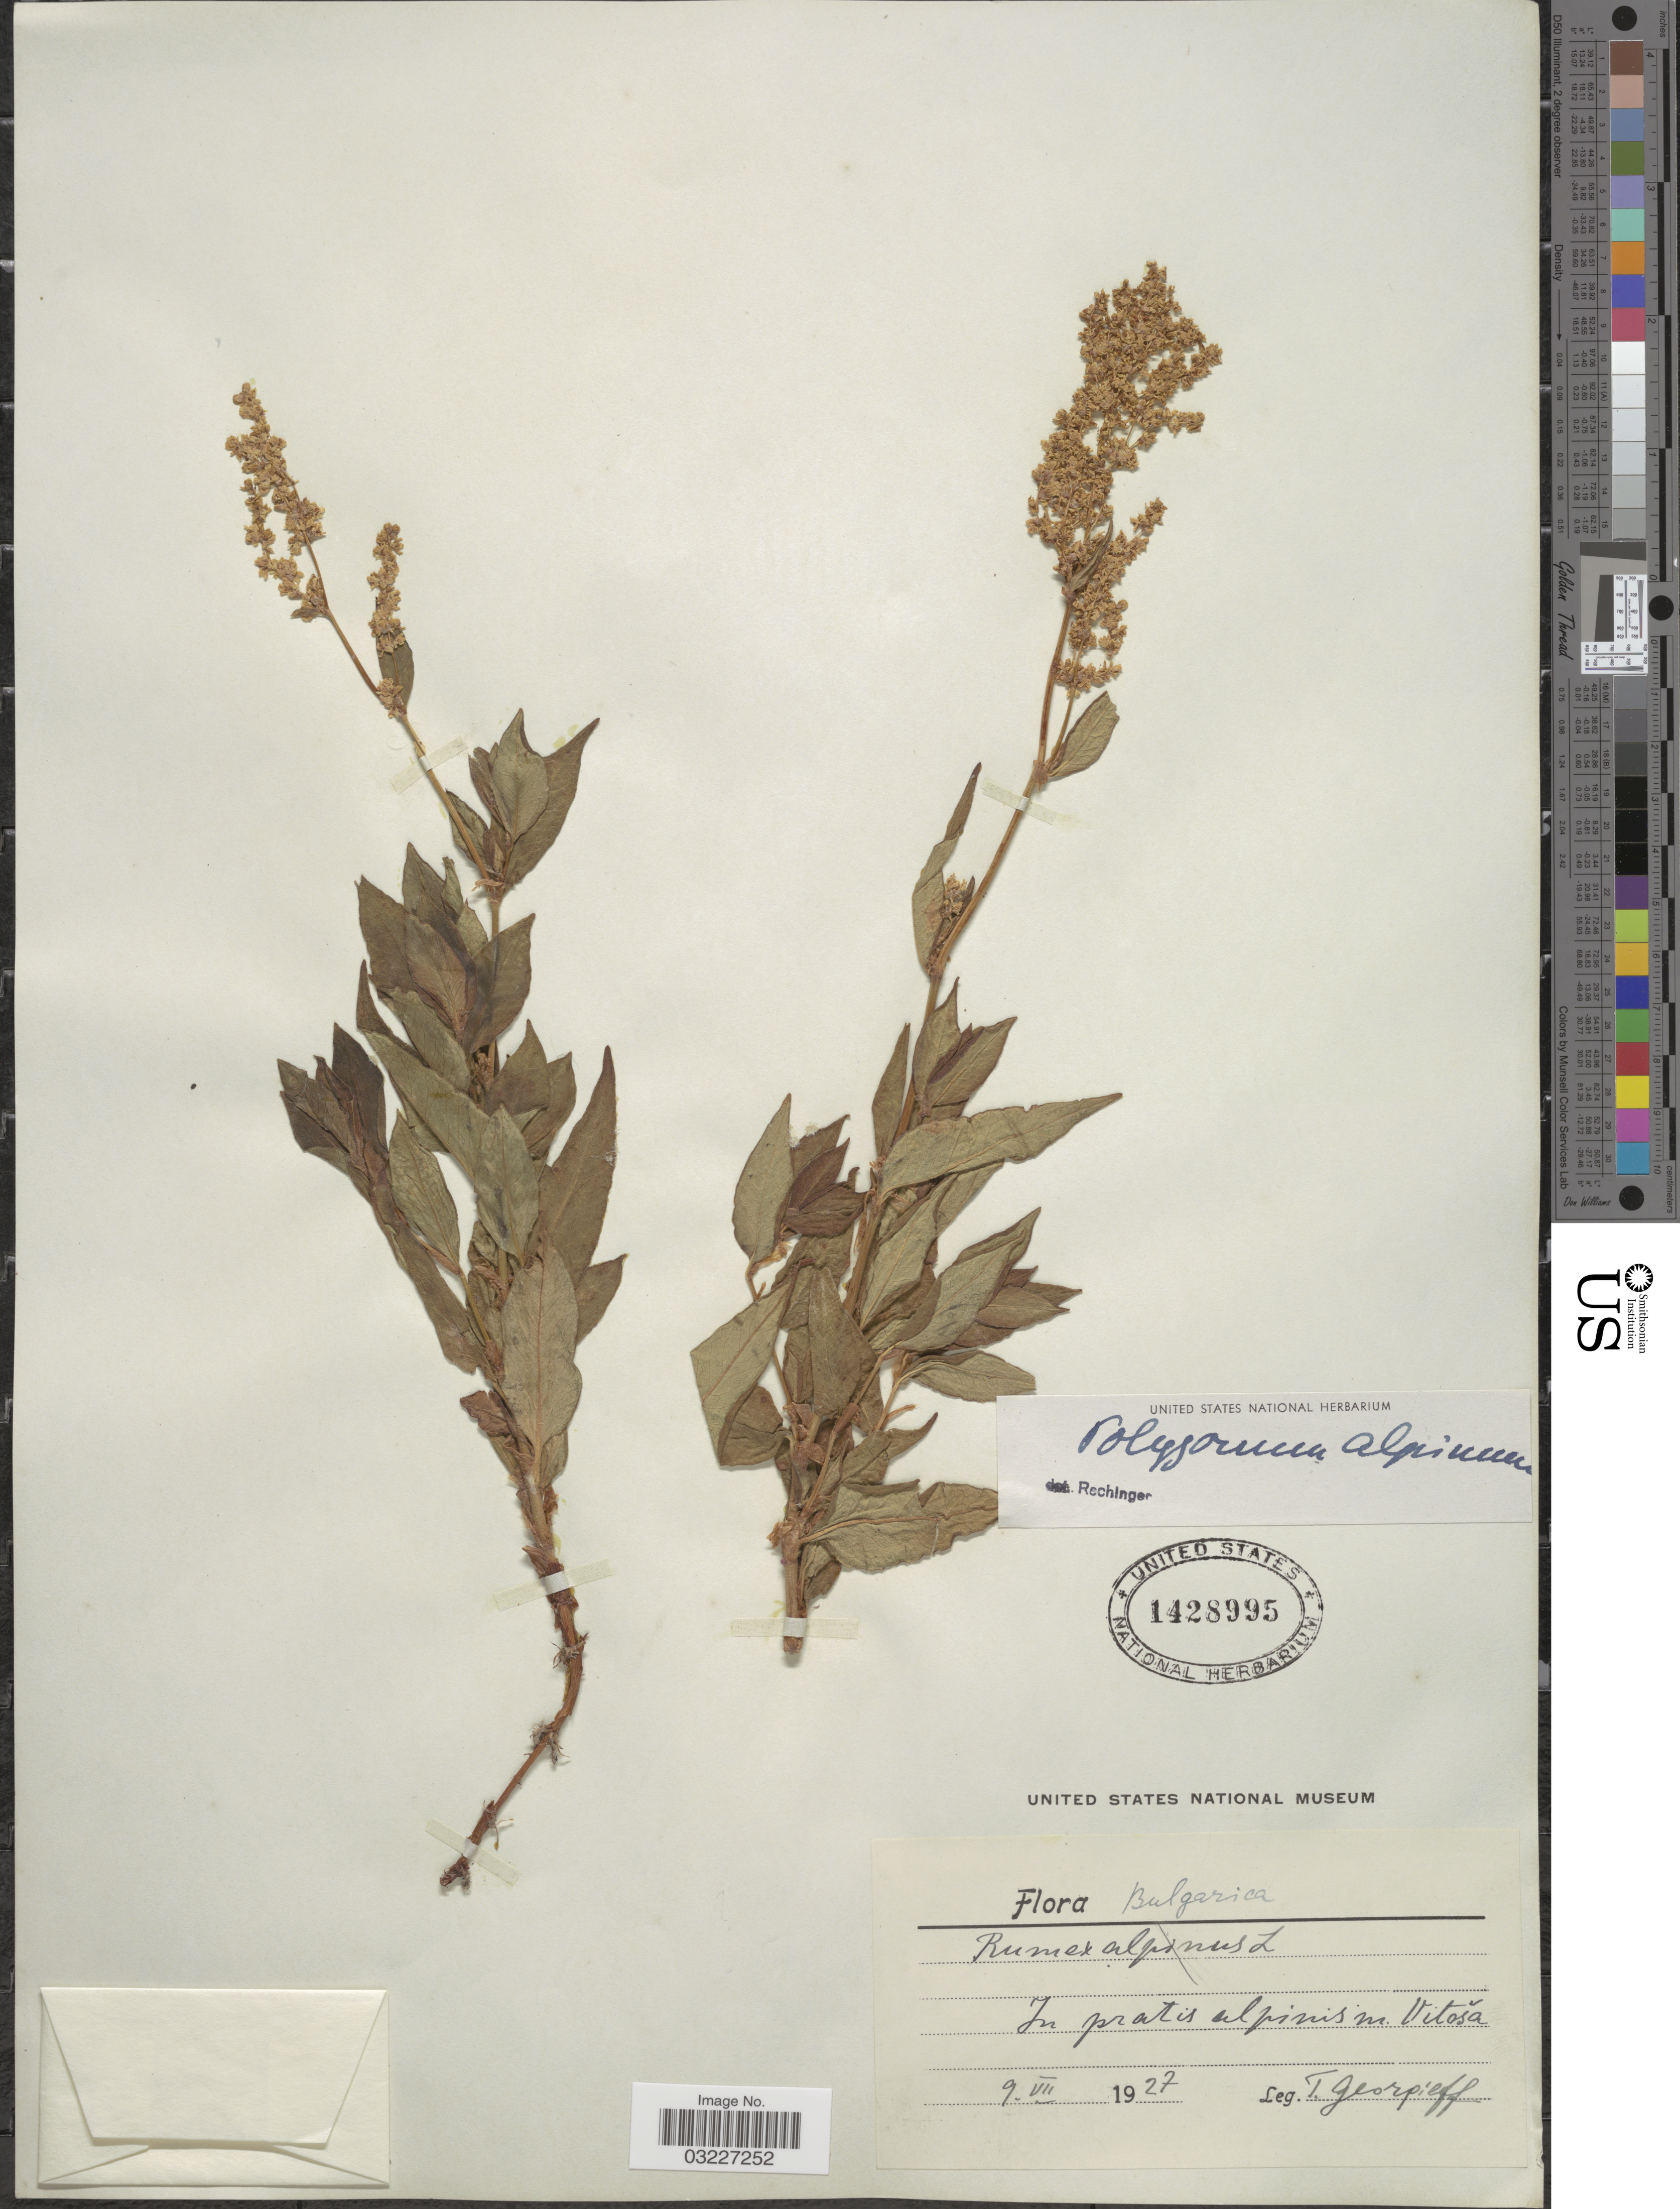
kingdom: Plantae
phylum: Tracheophyta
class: Magnoliopsida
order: Caryophyllales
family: Polygonaceae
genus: Koenigia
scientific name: Koenigia alpina var. alpina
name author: (All.) T.M. Schust. & Reveal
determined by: Strong, Mark T., (BOT), Smithsonian Institution - National Museum of Natural History (UNITED STATES)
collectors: T. Georgieff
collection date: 1927-07-09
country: Bulgaria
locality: In pratis alpinis nr. Vitosă.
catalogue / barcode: US 1428995